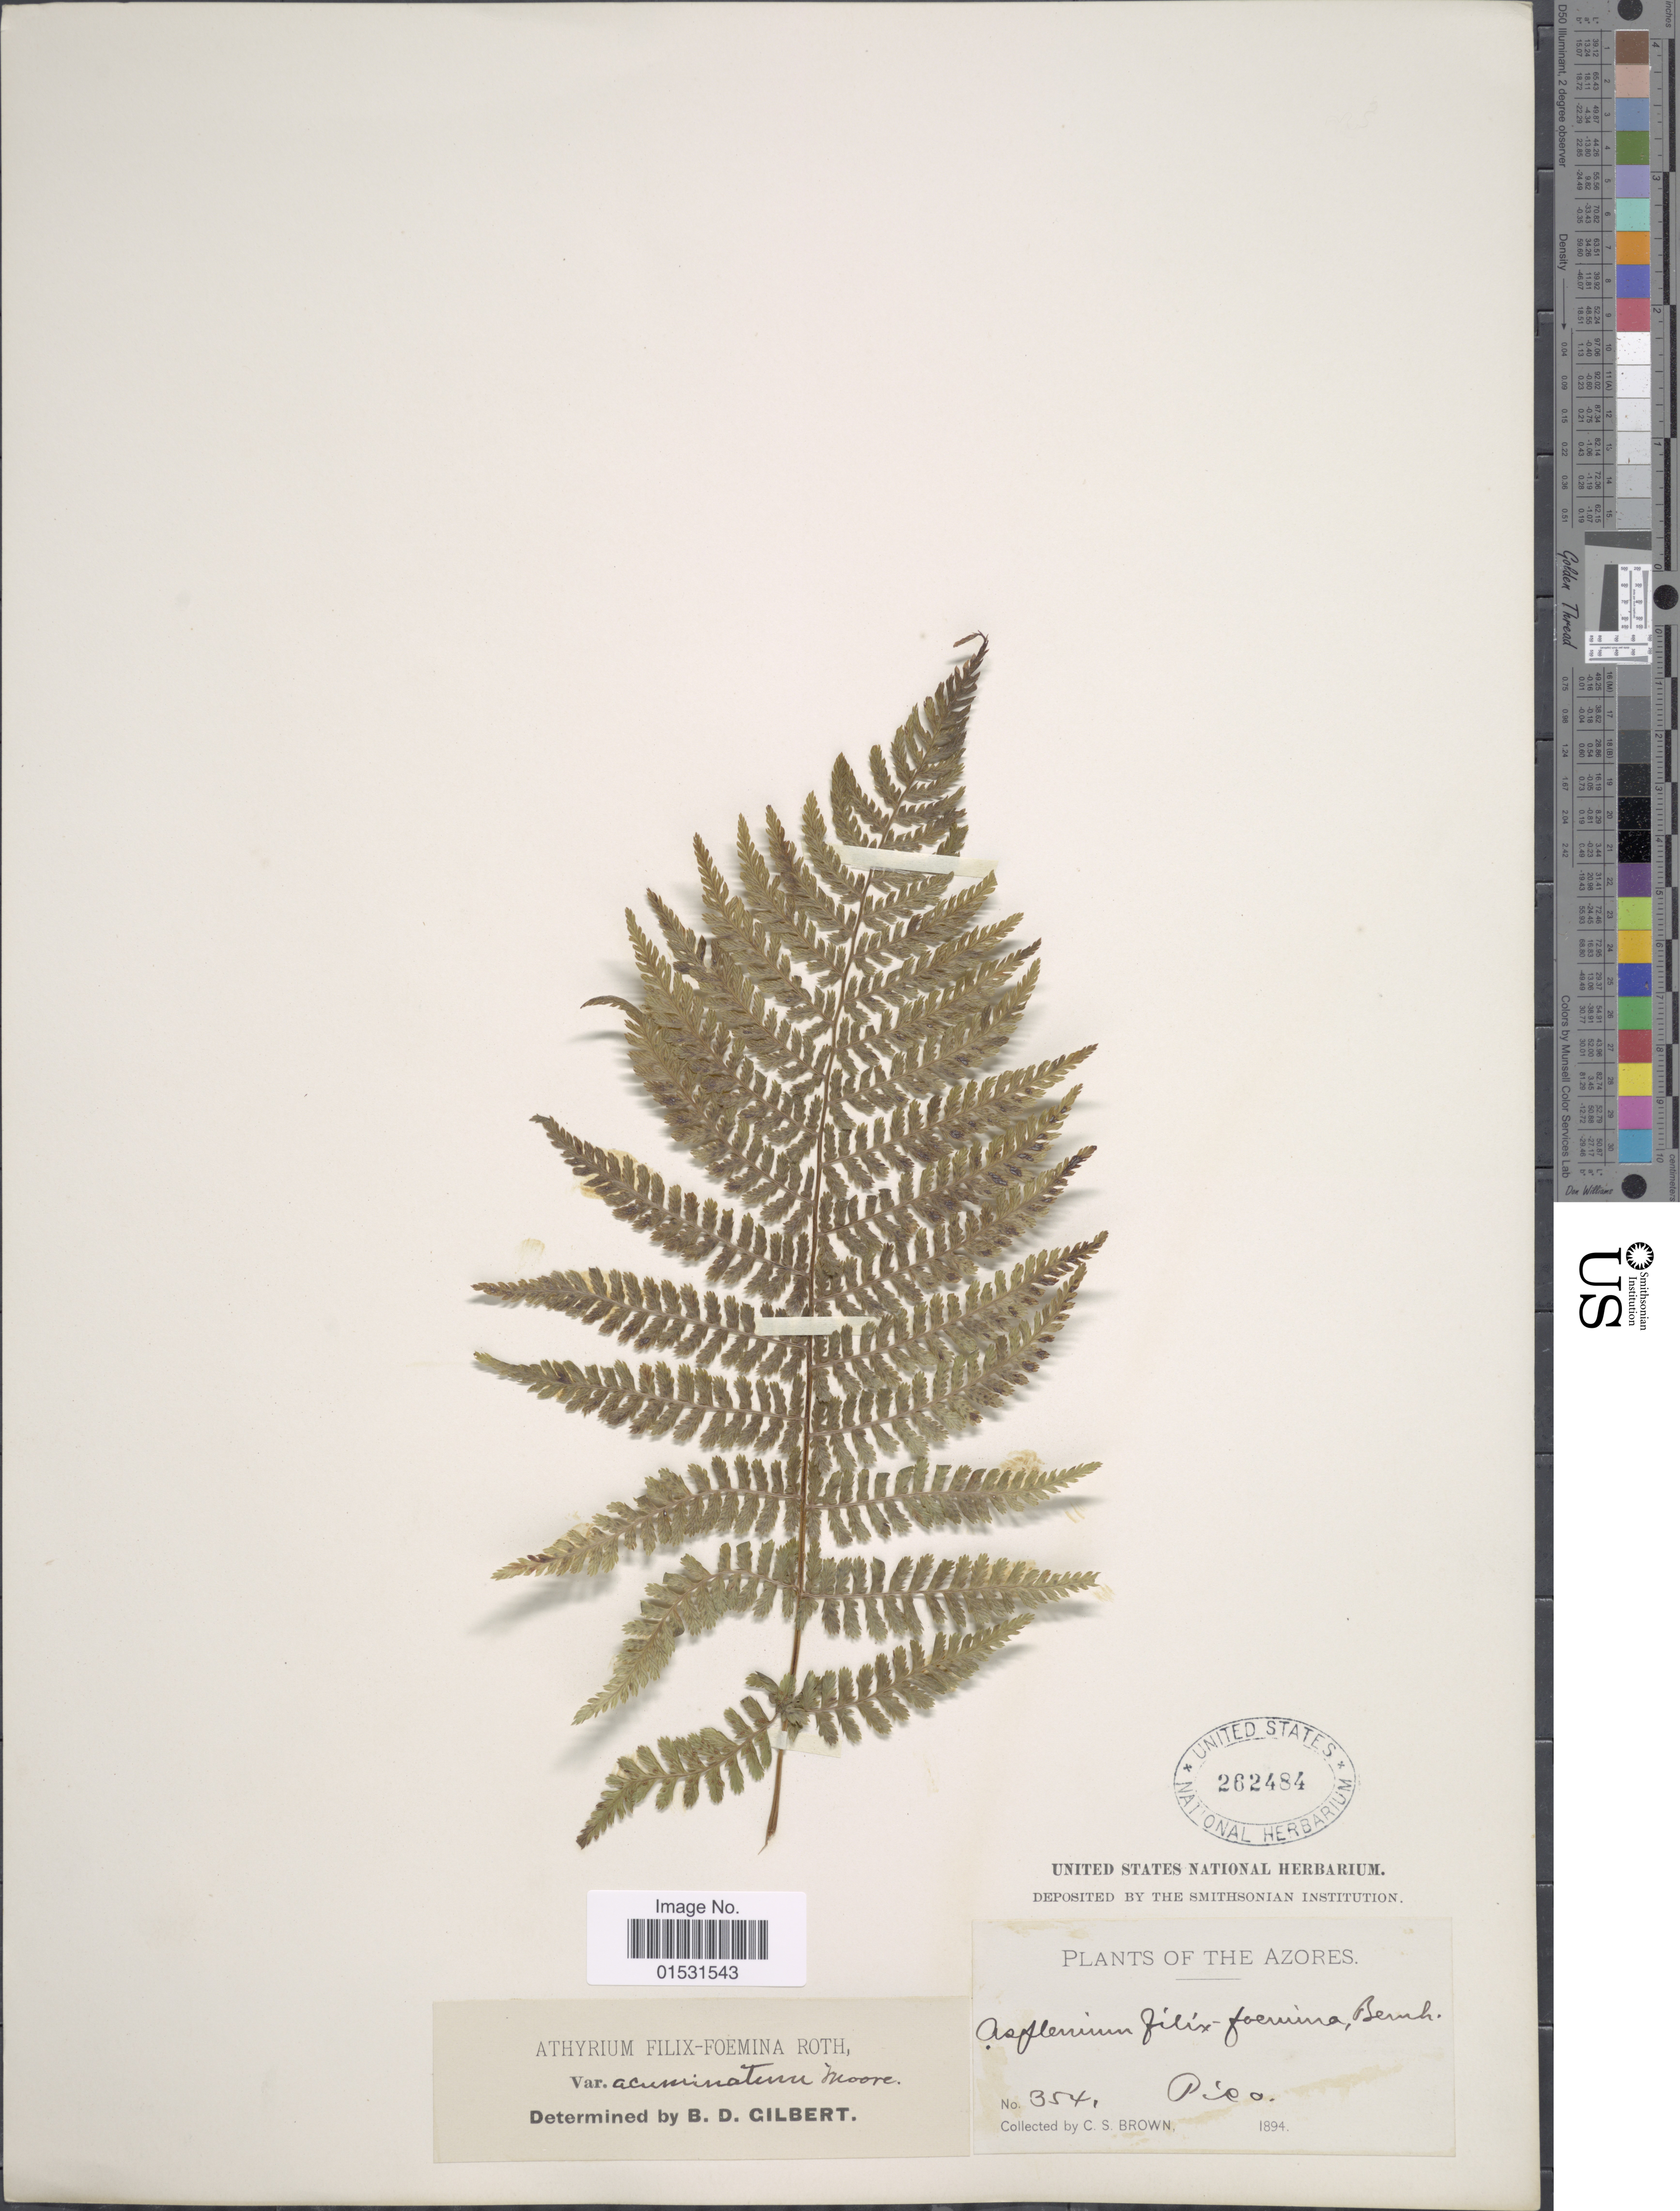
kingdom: Plantae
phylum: Tracheophyta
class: Polypodiopsida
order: Polypodiales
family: Athyriaceae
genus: Athyrium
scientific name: Athyrium filix-femina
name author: (L.) Roth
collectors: C. S. Brown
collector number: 354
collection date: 1894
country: Portugal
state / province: Azores (Aut. Reg.)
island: Pico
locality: Pico.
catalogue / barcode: US 262484